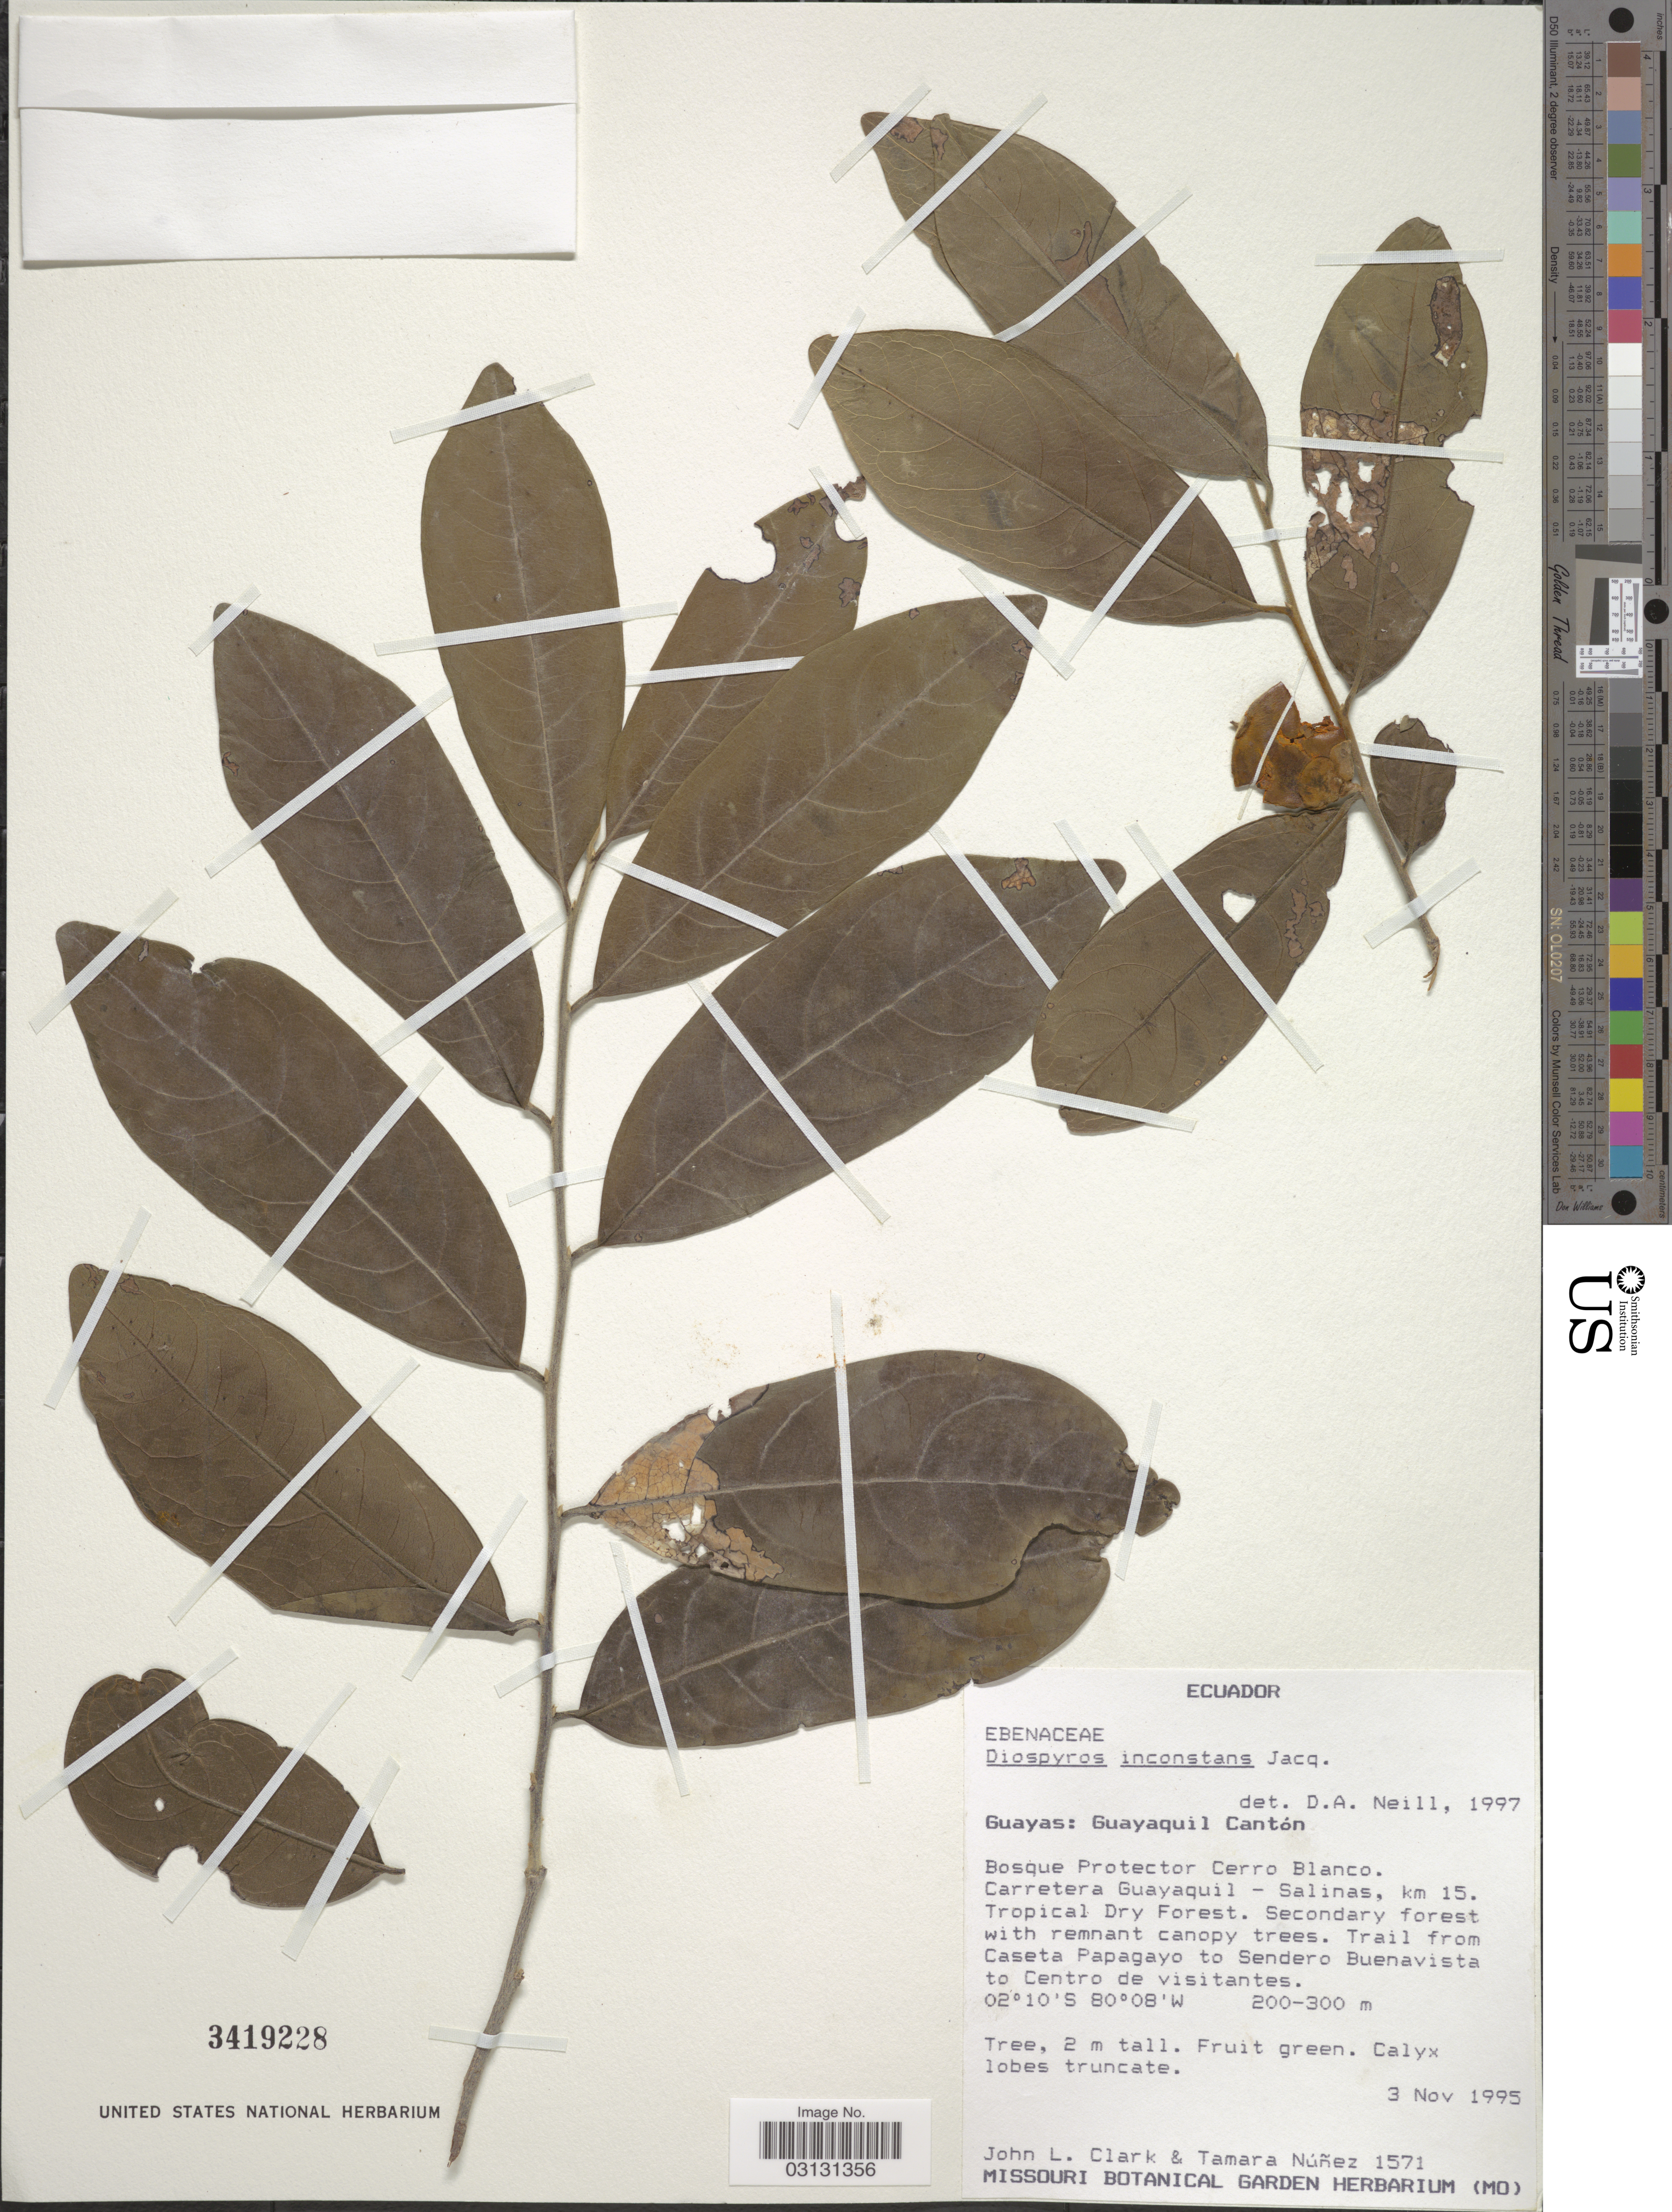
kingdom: Plantae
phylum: Tracheophyta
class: Magnoliopsida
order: Ericales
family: Ebenaceae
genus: Diospyros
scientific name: Diospyros inconstans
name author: Jacq.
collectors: J. L. Clark & T. Núñez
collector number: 1571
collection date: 1995-11-03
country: Ecuador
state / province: Guayas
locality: Guayaquil Cantón. Bosque Protector Cerro Blanco. Carretera Guayaquil - Salinas, km 15. Tropical Dry Forest. Trail from Caseta Papagayo to Sendero Buenavista to Centro de visitantes.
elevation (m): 200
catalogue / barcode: US 3419228